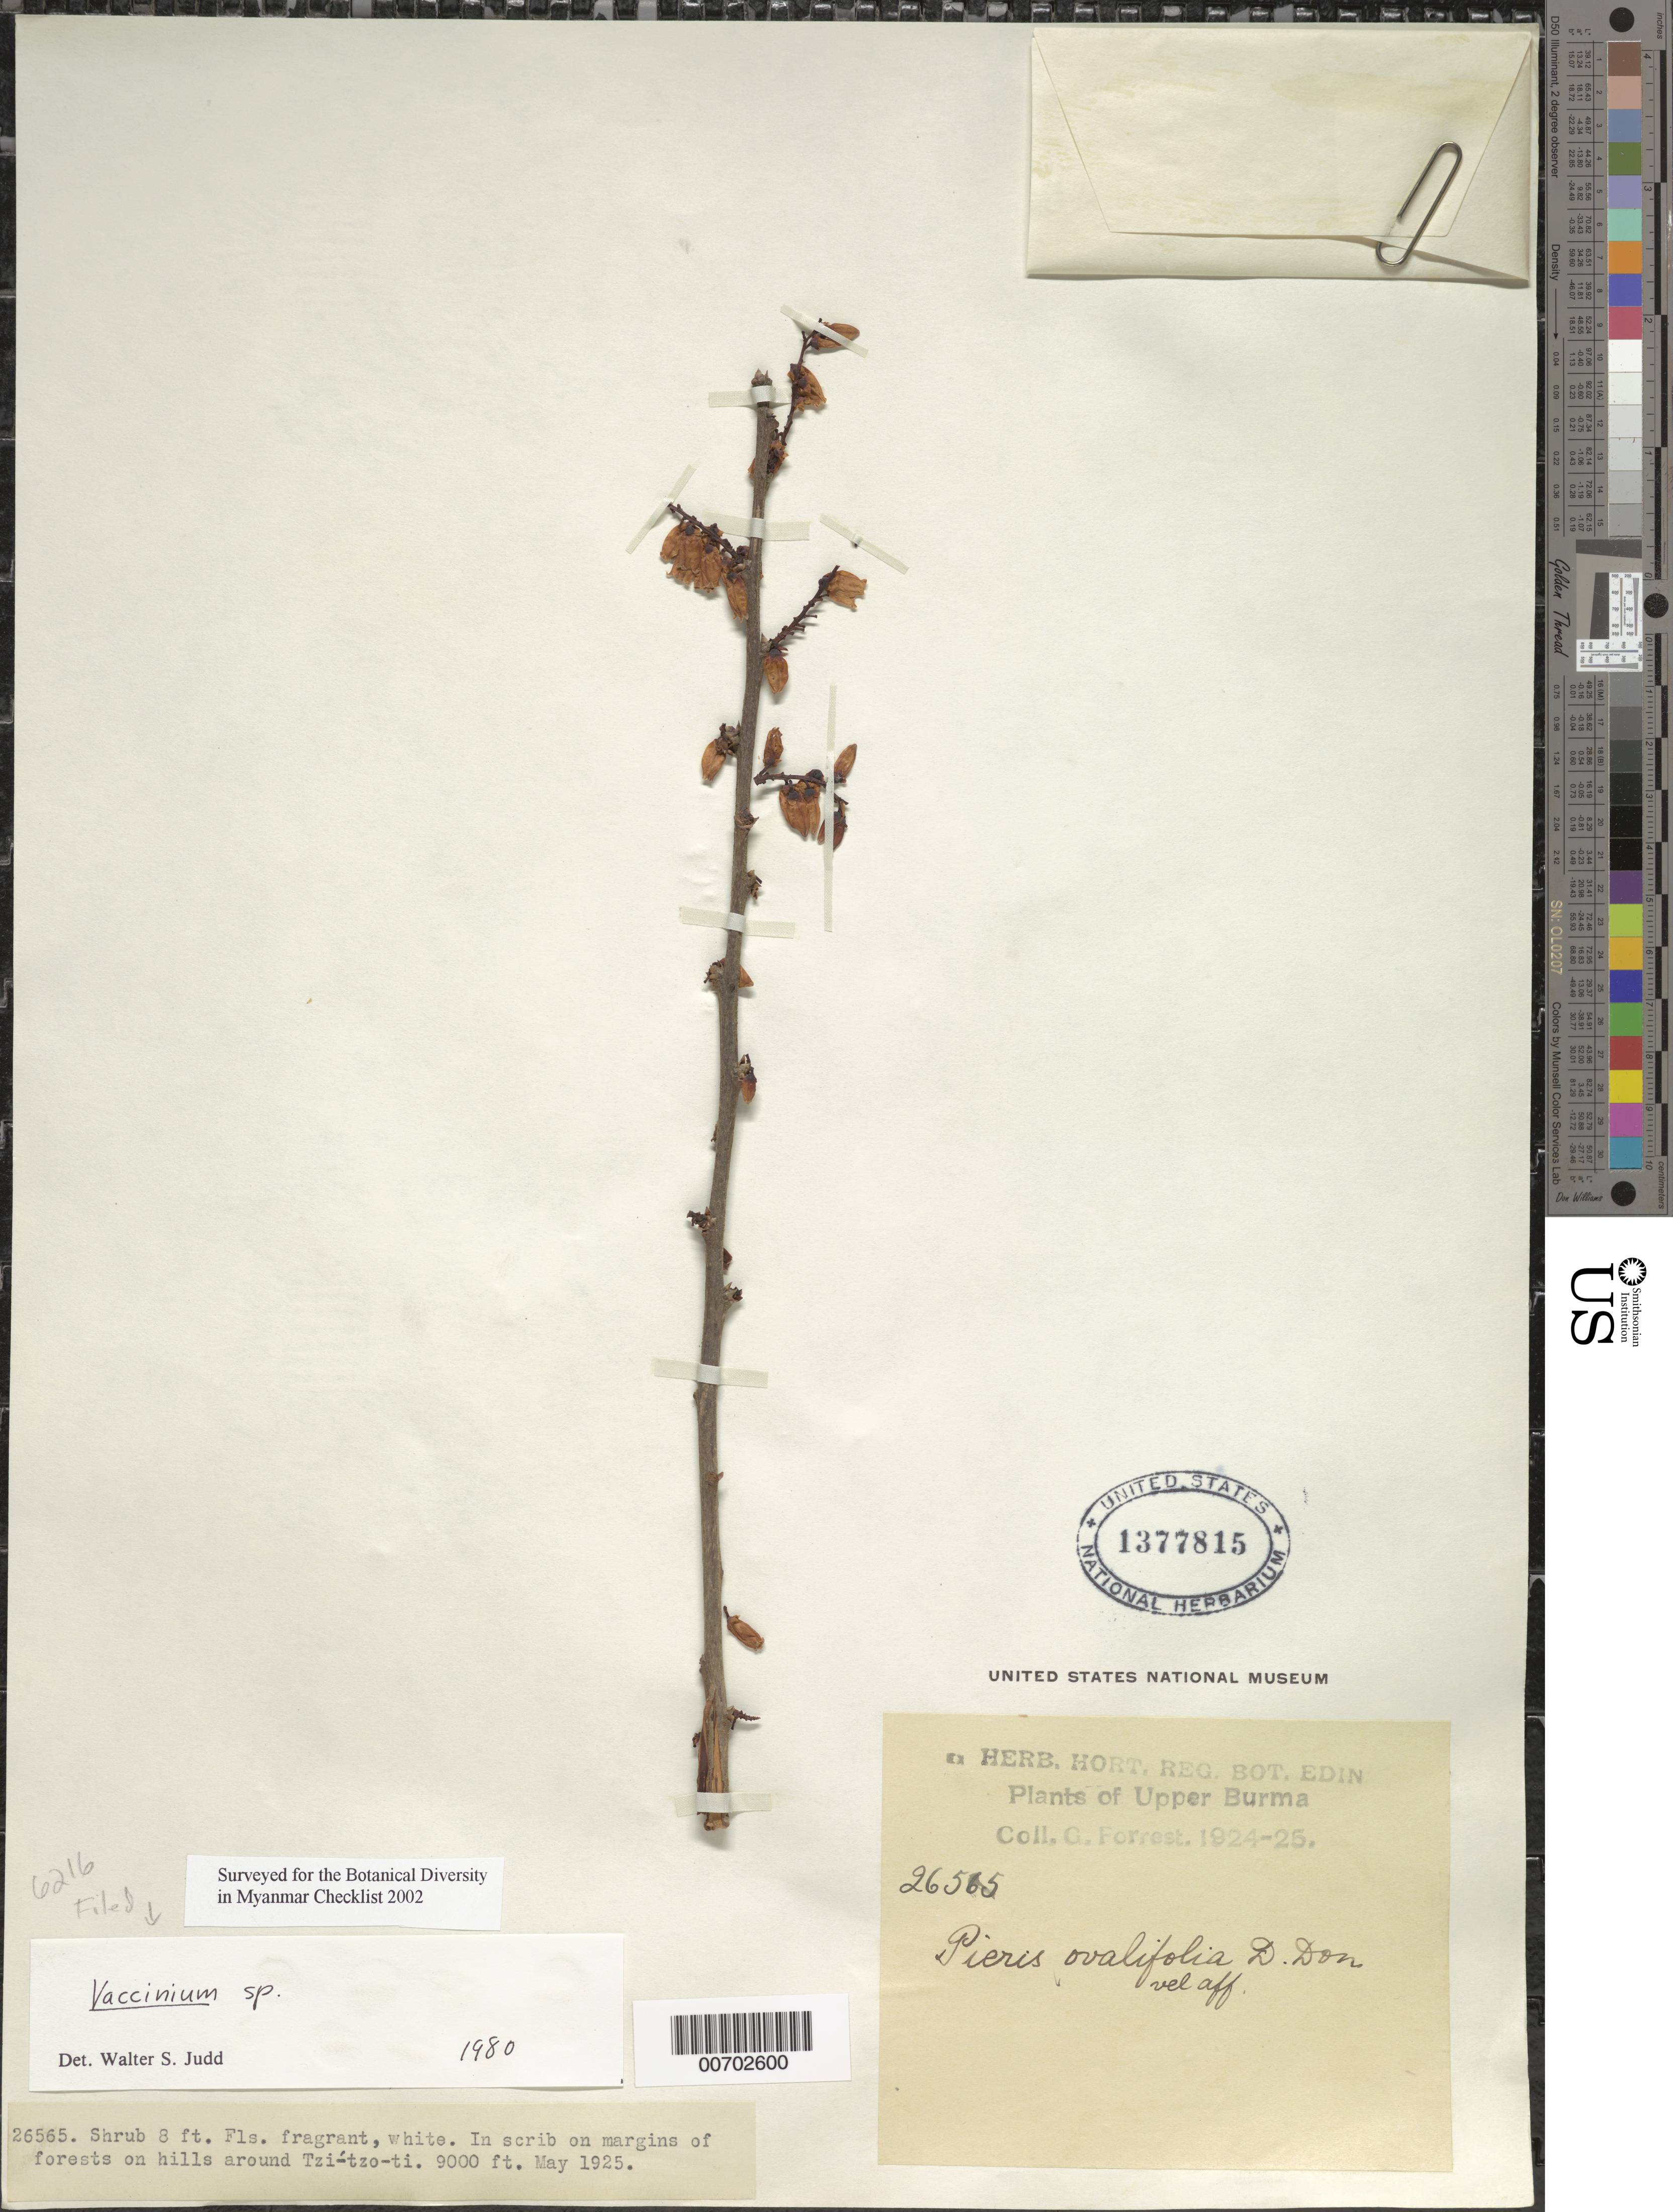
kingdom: Plantae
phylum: Tracheophyta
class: Magnoliopsida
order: Ericales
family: Ericaceae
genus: Vaccinium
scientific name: Vaccinium sp.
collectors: G. Forrest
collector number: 26565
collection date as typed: May 1925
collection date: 1925-05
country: Myanmar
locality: Tzi-tzo-ti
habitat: In scrub on forest margin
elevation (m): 2743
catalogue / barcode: US 1377815